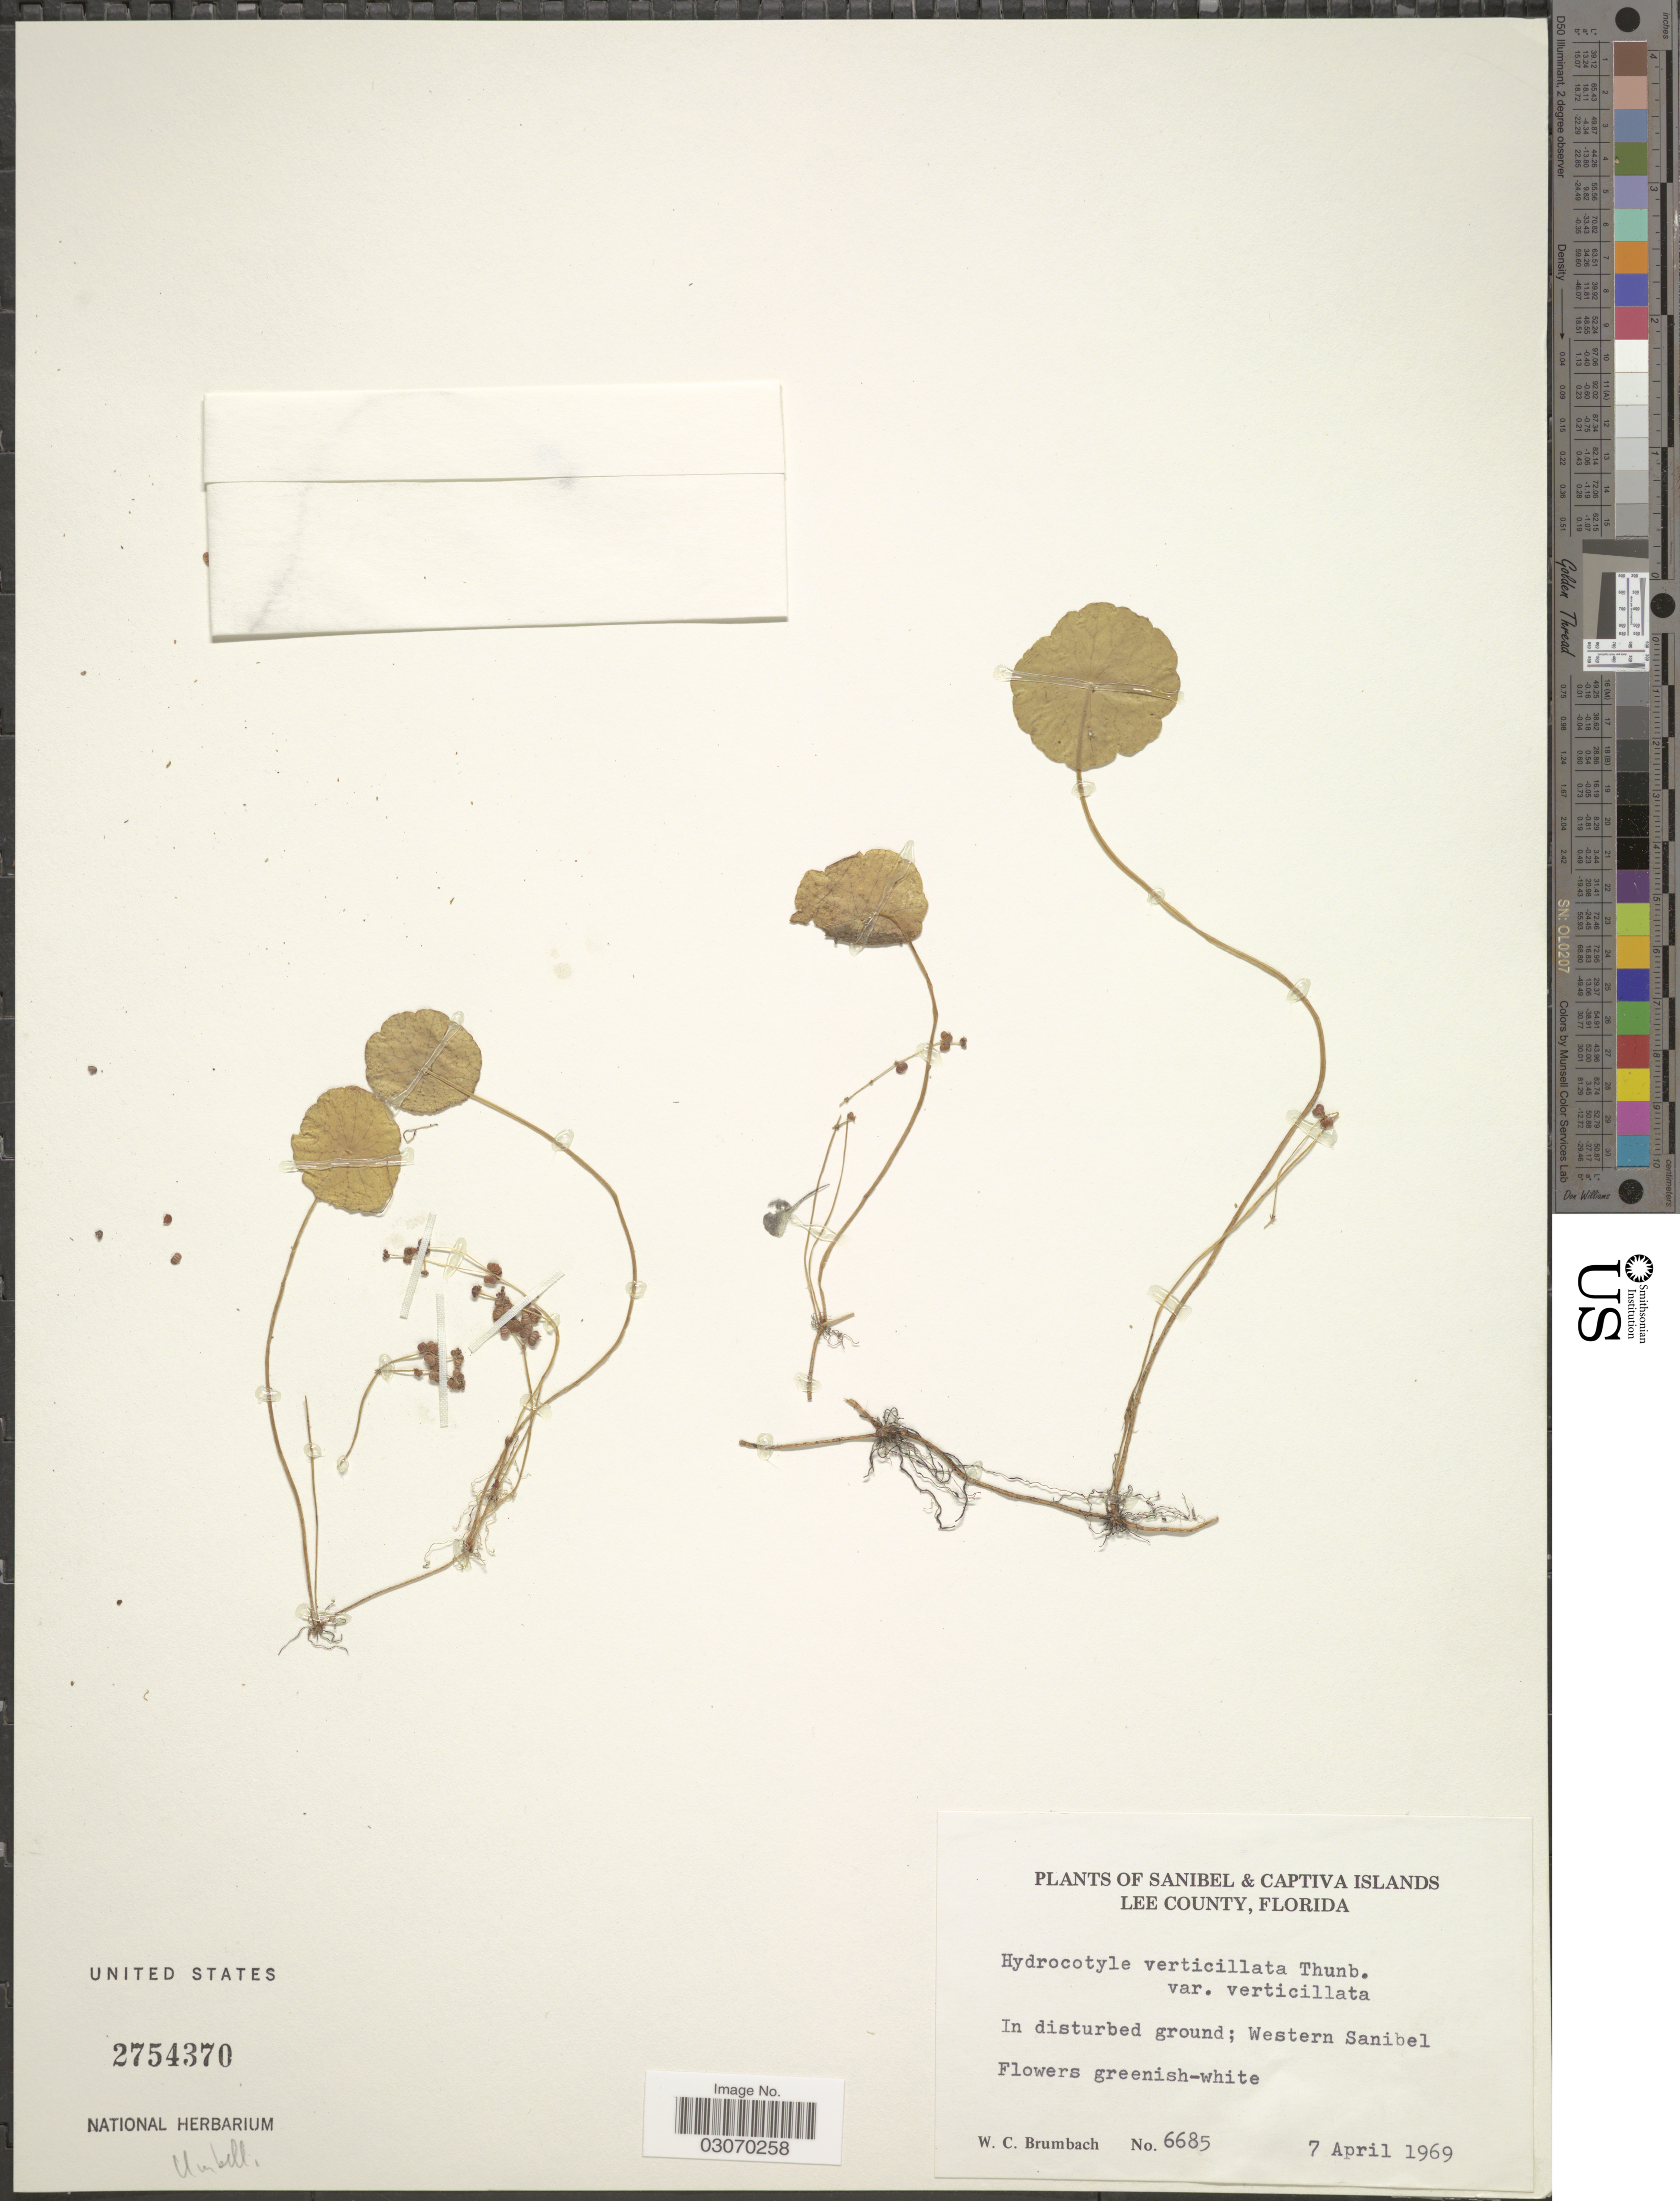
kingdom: Plantae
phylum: Tracheophyta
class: Magnoliopsida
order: Apiales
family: Araliaceae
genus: Hydrocotyle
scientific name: Hydrocotyle verticillata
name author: Thunb.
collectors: W. C. Brumbach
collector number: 6685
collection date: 1969-04-07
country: United States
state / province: Florida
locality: Sanibel & Captiva Islands. Lee County. Western Sanibel.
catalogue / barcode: US 2754370